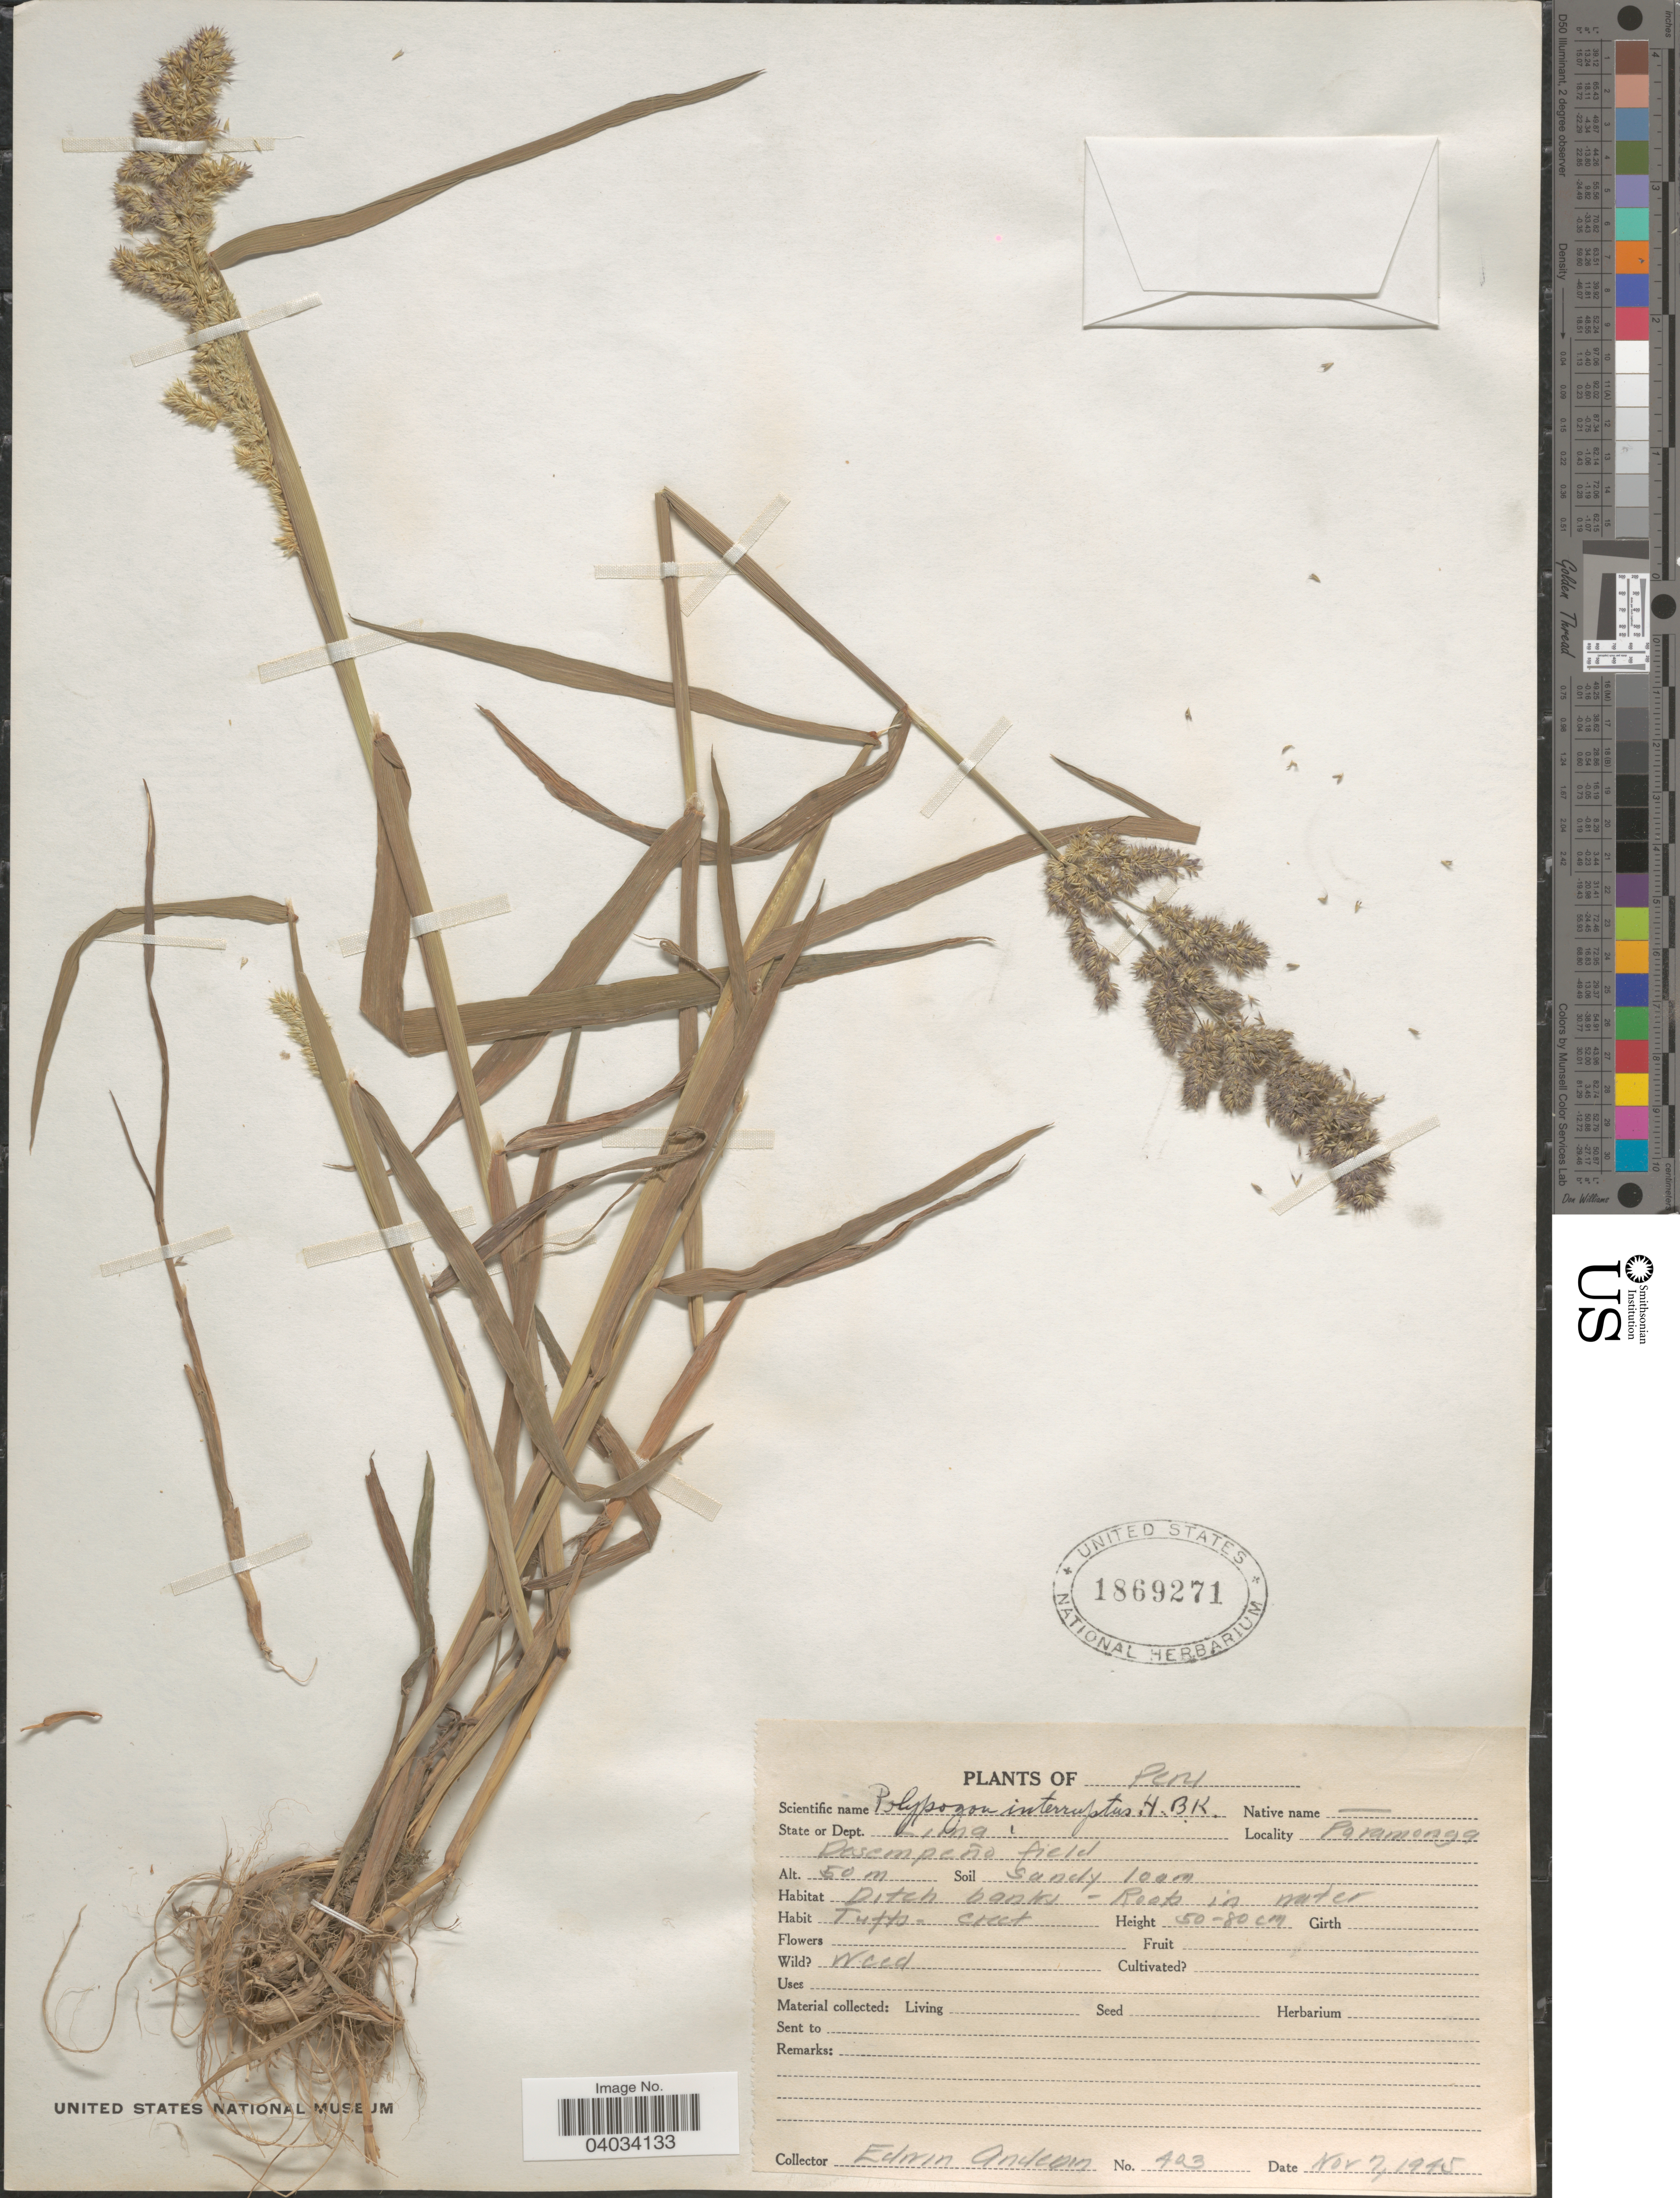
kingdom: Plantae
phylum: Tracheophyta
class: Liliopsida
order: Poales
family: Poaceae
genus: Polypogon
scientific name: Polypogon interruptus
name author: Kunth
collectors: E. Andcom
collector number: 423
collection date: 1945-11-02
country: Peru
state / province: Lima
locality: State of Dept. Lima. Paramonga Desempeño field.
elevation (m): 50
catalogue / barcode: US 1869271